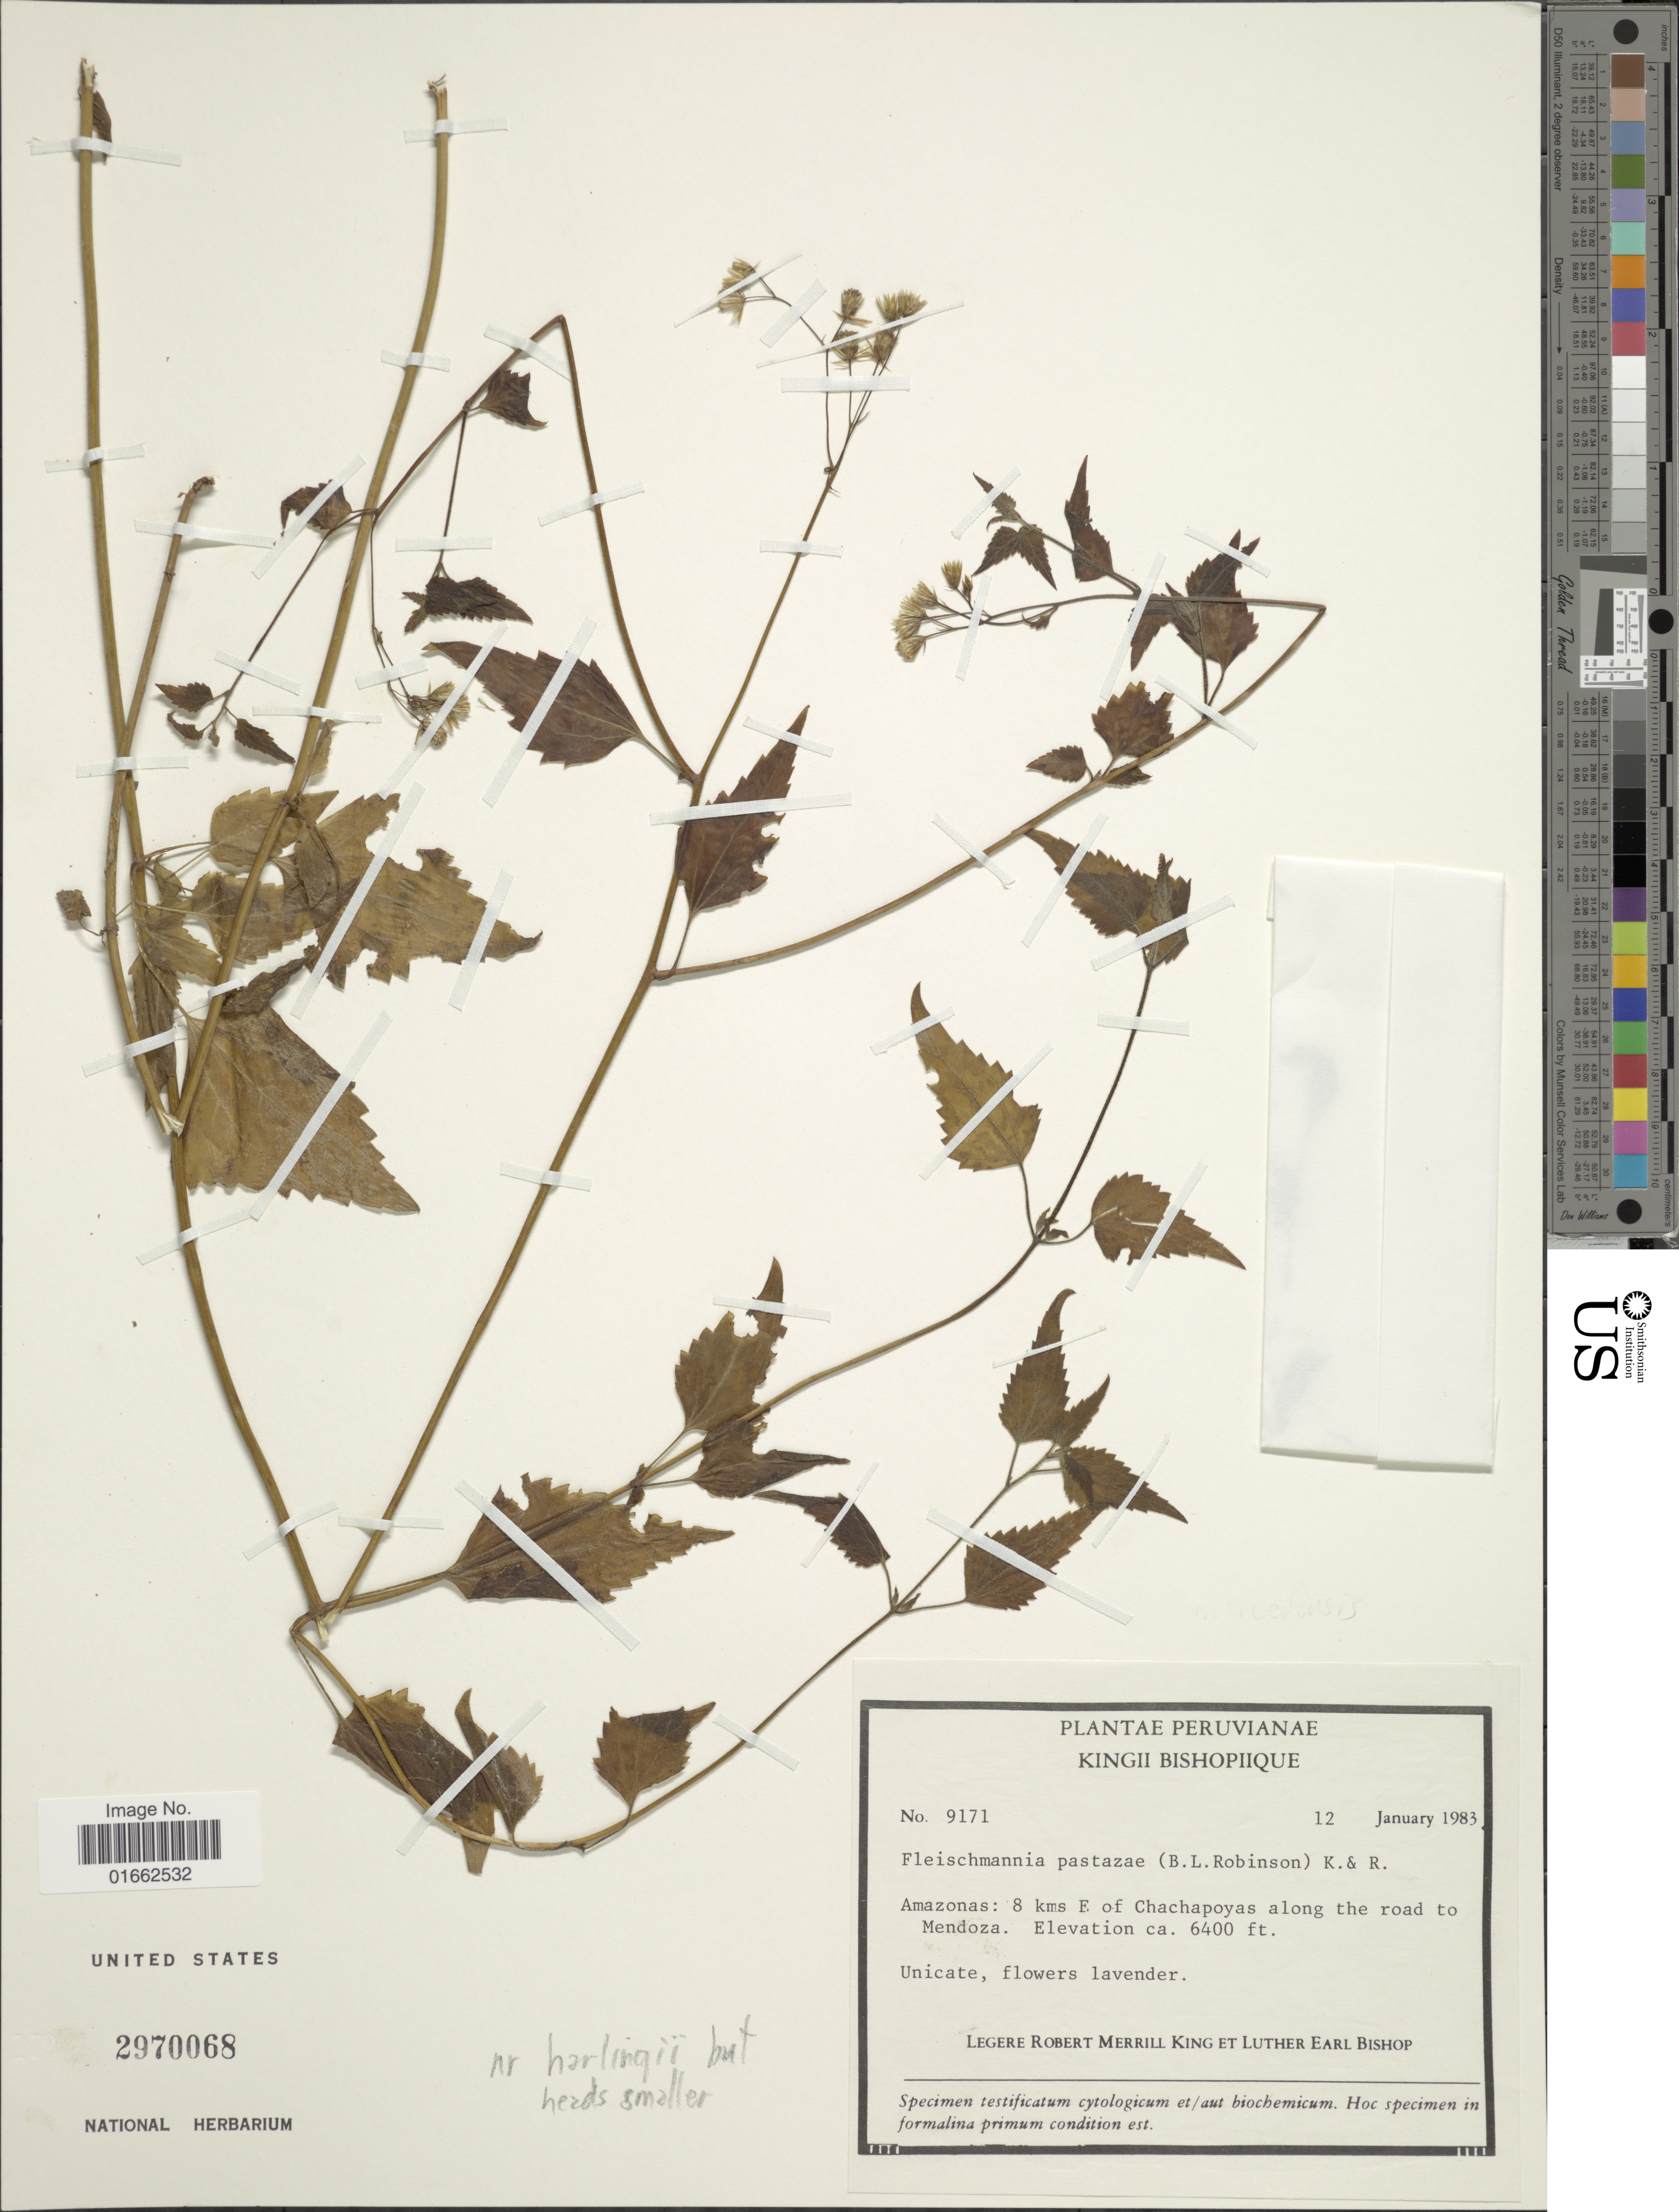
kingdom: Plantae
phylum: Tracheophyta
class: Magnoliopsida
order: Asterales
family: Asteraceae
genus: Fleischmannia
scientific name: Fleischmannia sp.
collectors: R. M. King & L. E. Bishop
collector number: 9171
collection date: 1983-01-12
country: Peru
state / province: Amazonas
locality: Amazonas: 8 kms E of Chachapoyas along the road to Mendoza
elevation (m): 1951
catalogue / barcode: US 2970068